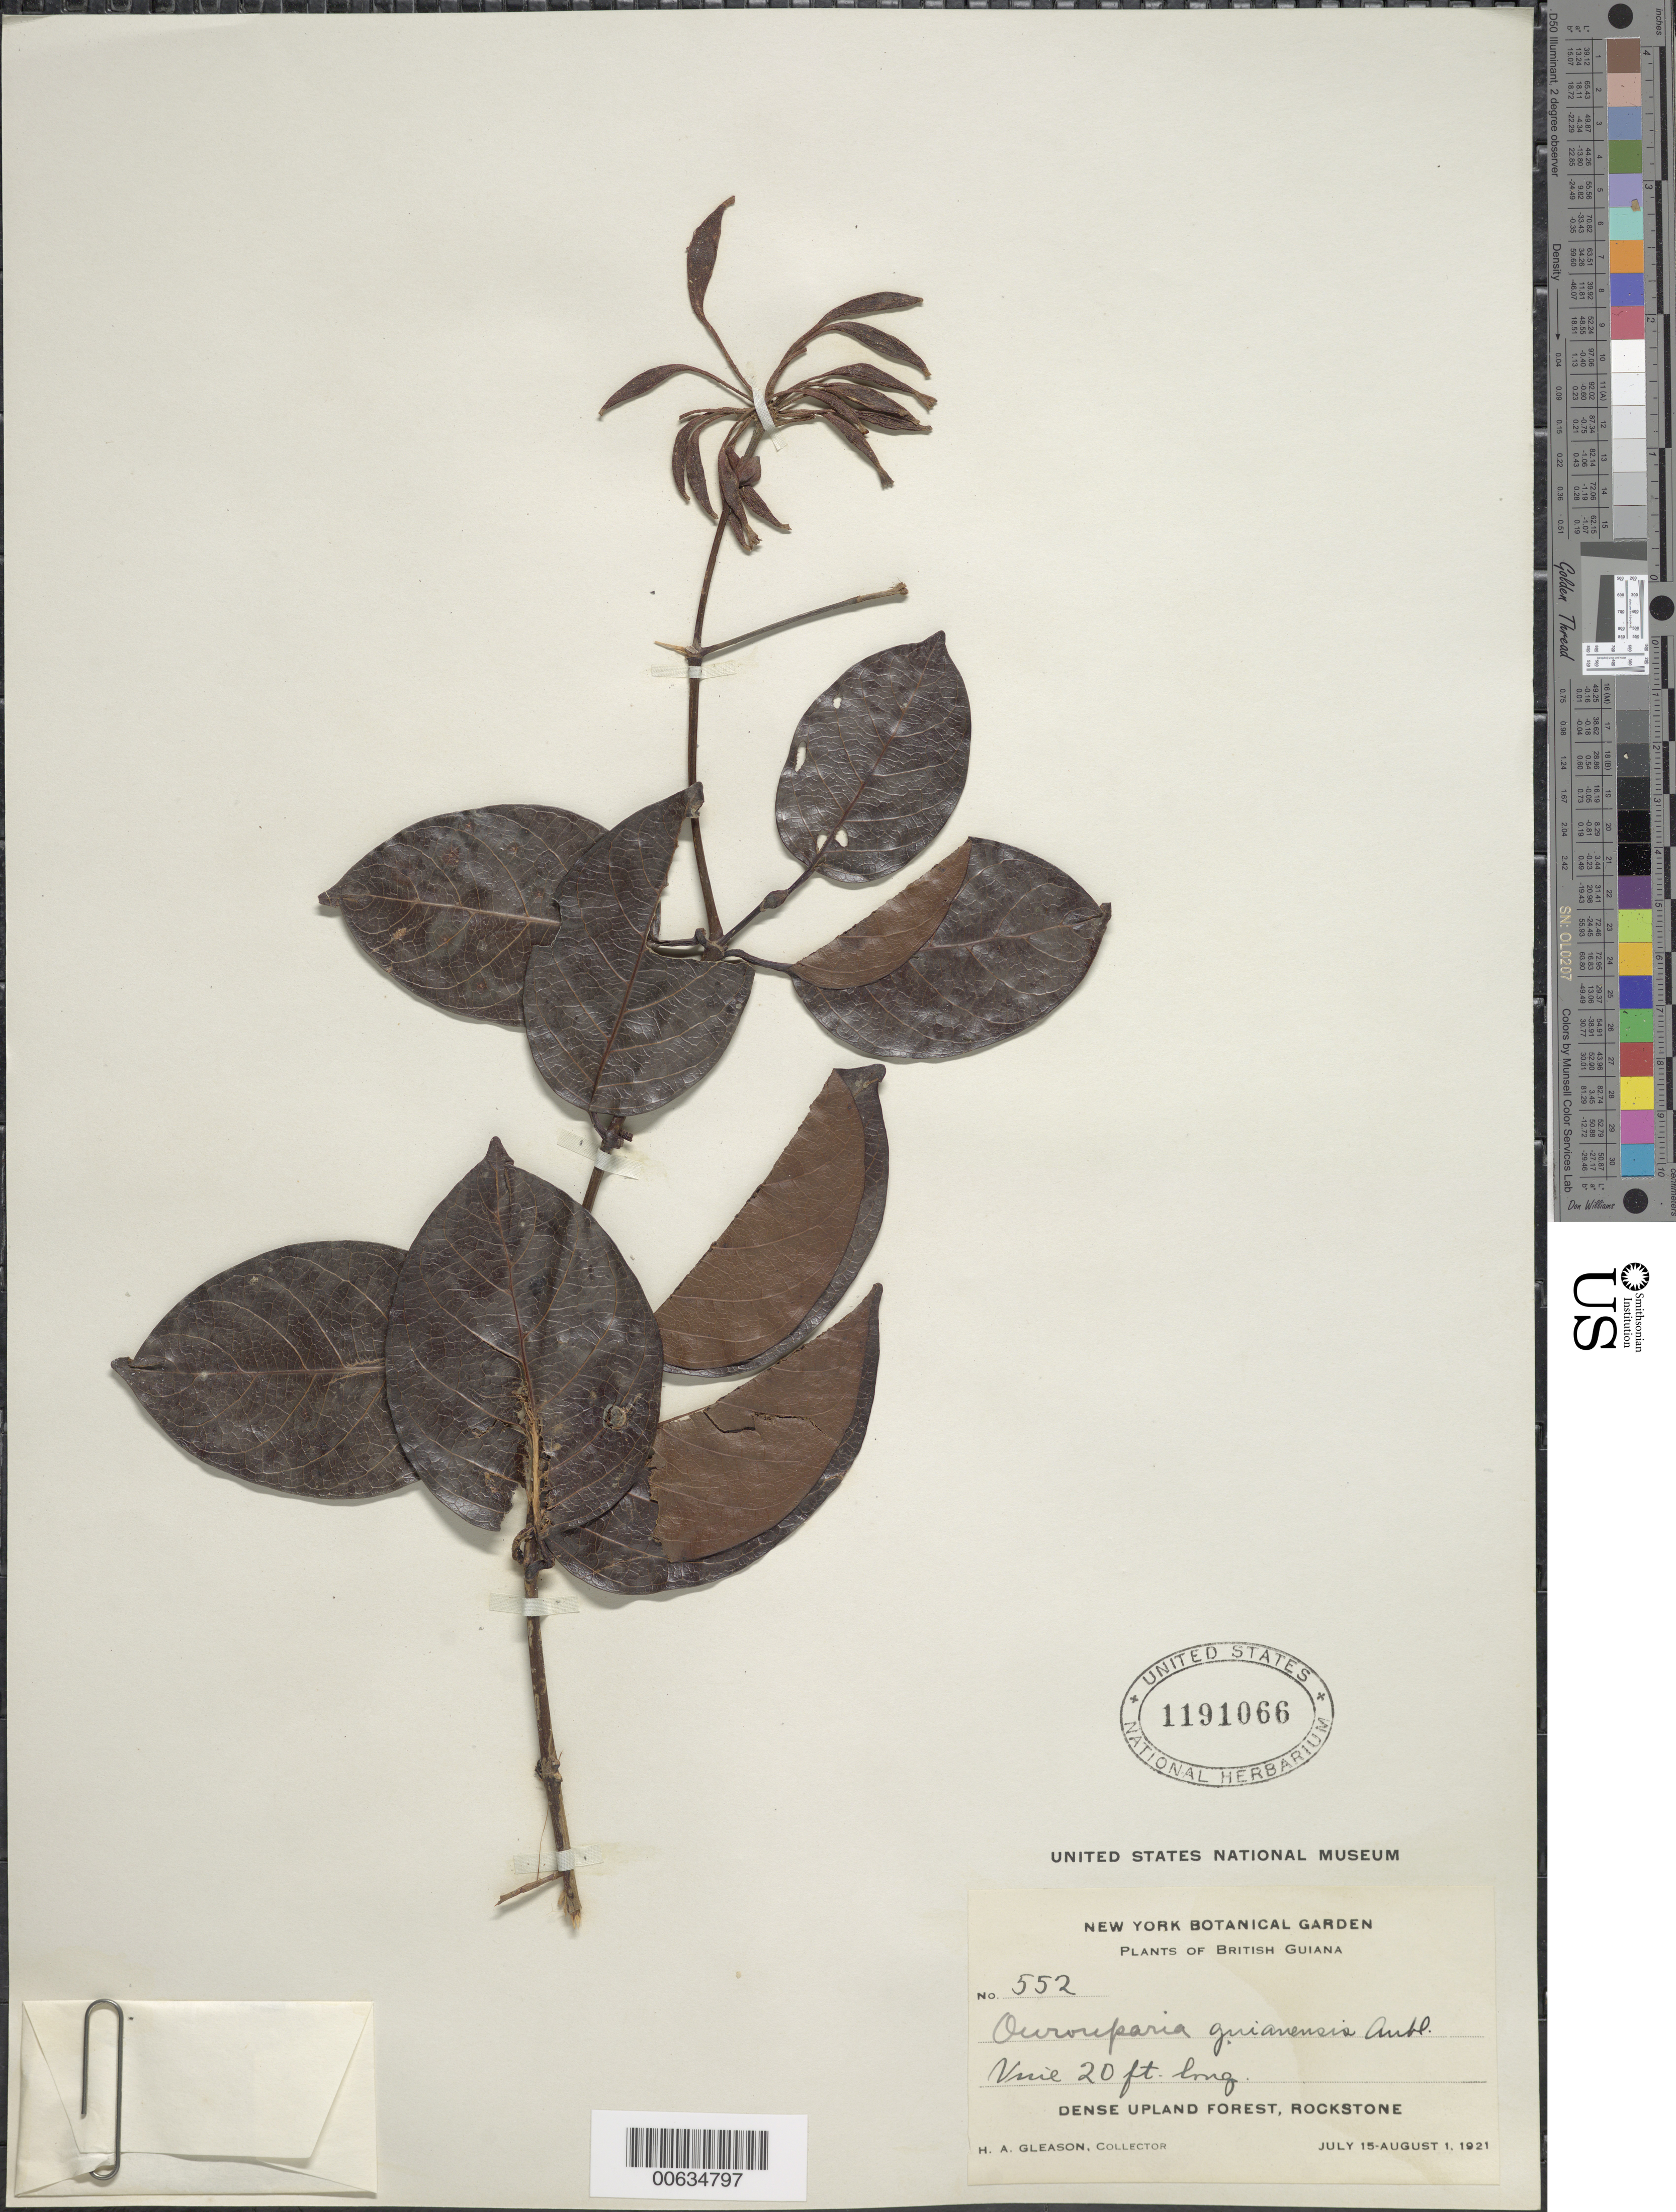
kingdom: Plantae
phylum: Tracheophyta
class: Magnoliopsida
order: Gentianales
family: Rubiaceae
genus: Uncaria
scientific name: Uncaria guianensis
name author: (Aubl.) J.F. Gmel.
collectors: H. A. Gleason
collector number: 552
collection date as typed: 15-Jul-21 to 1-Aug-21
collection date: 1921-07-15/1921-08-01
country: Guyana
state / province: U. Demerara-Berbice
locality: Rockstone, in and about the village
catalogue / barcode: US 1191066